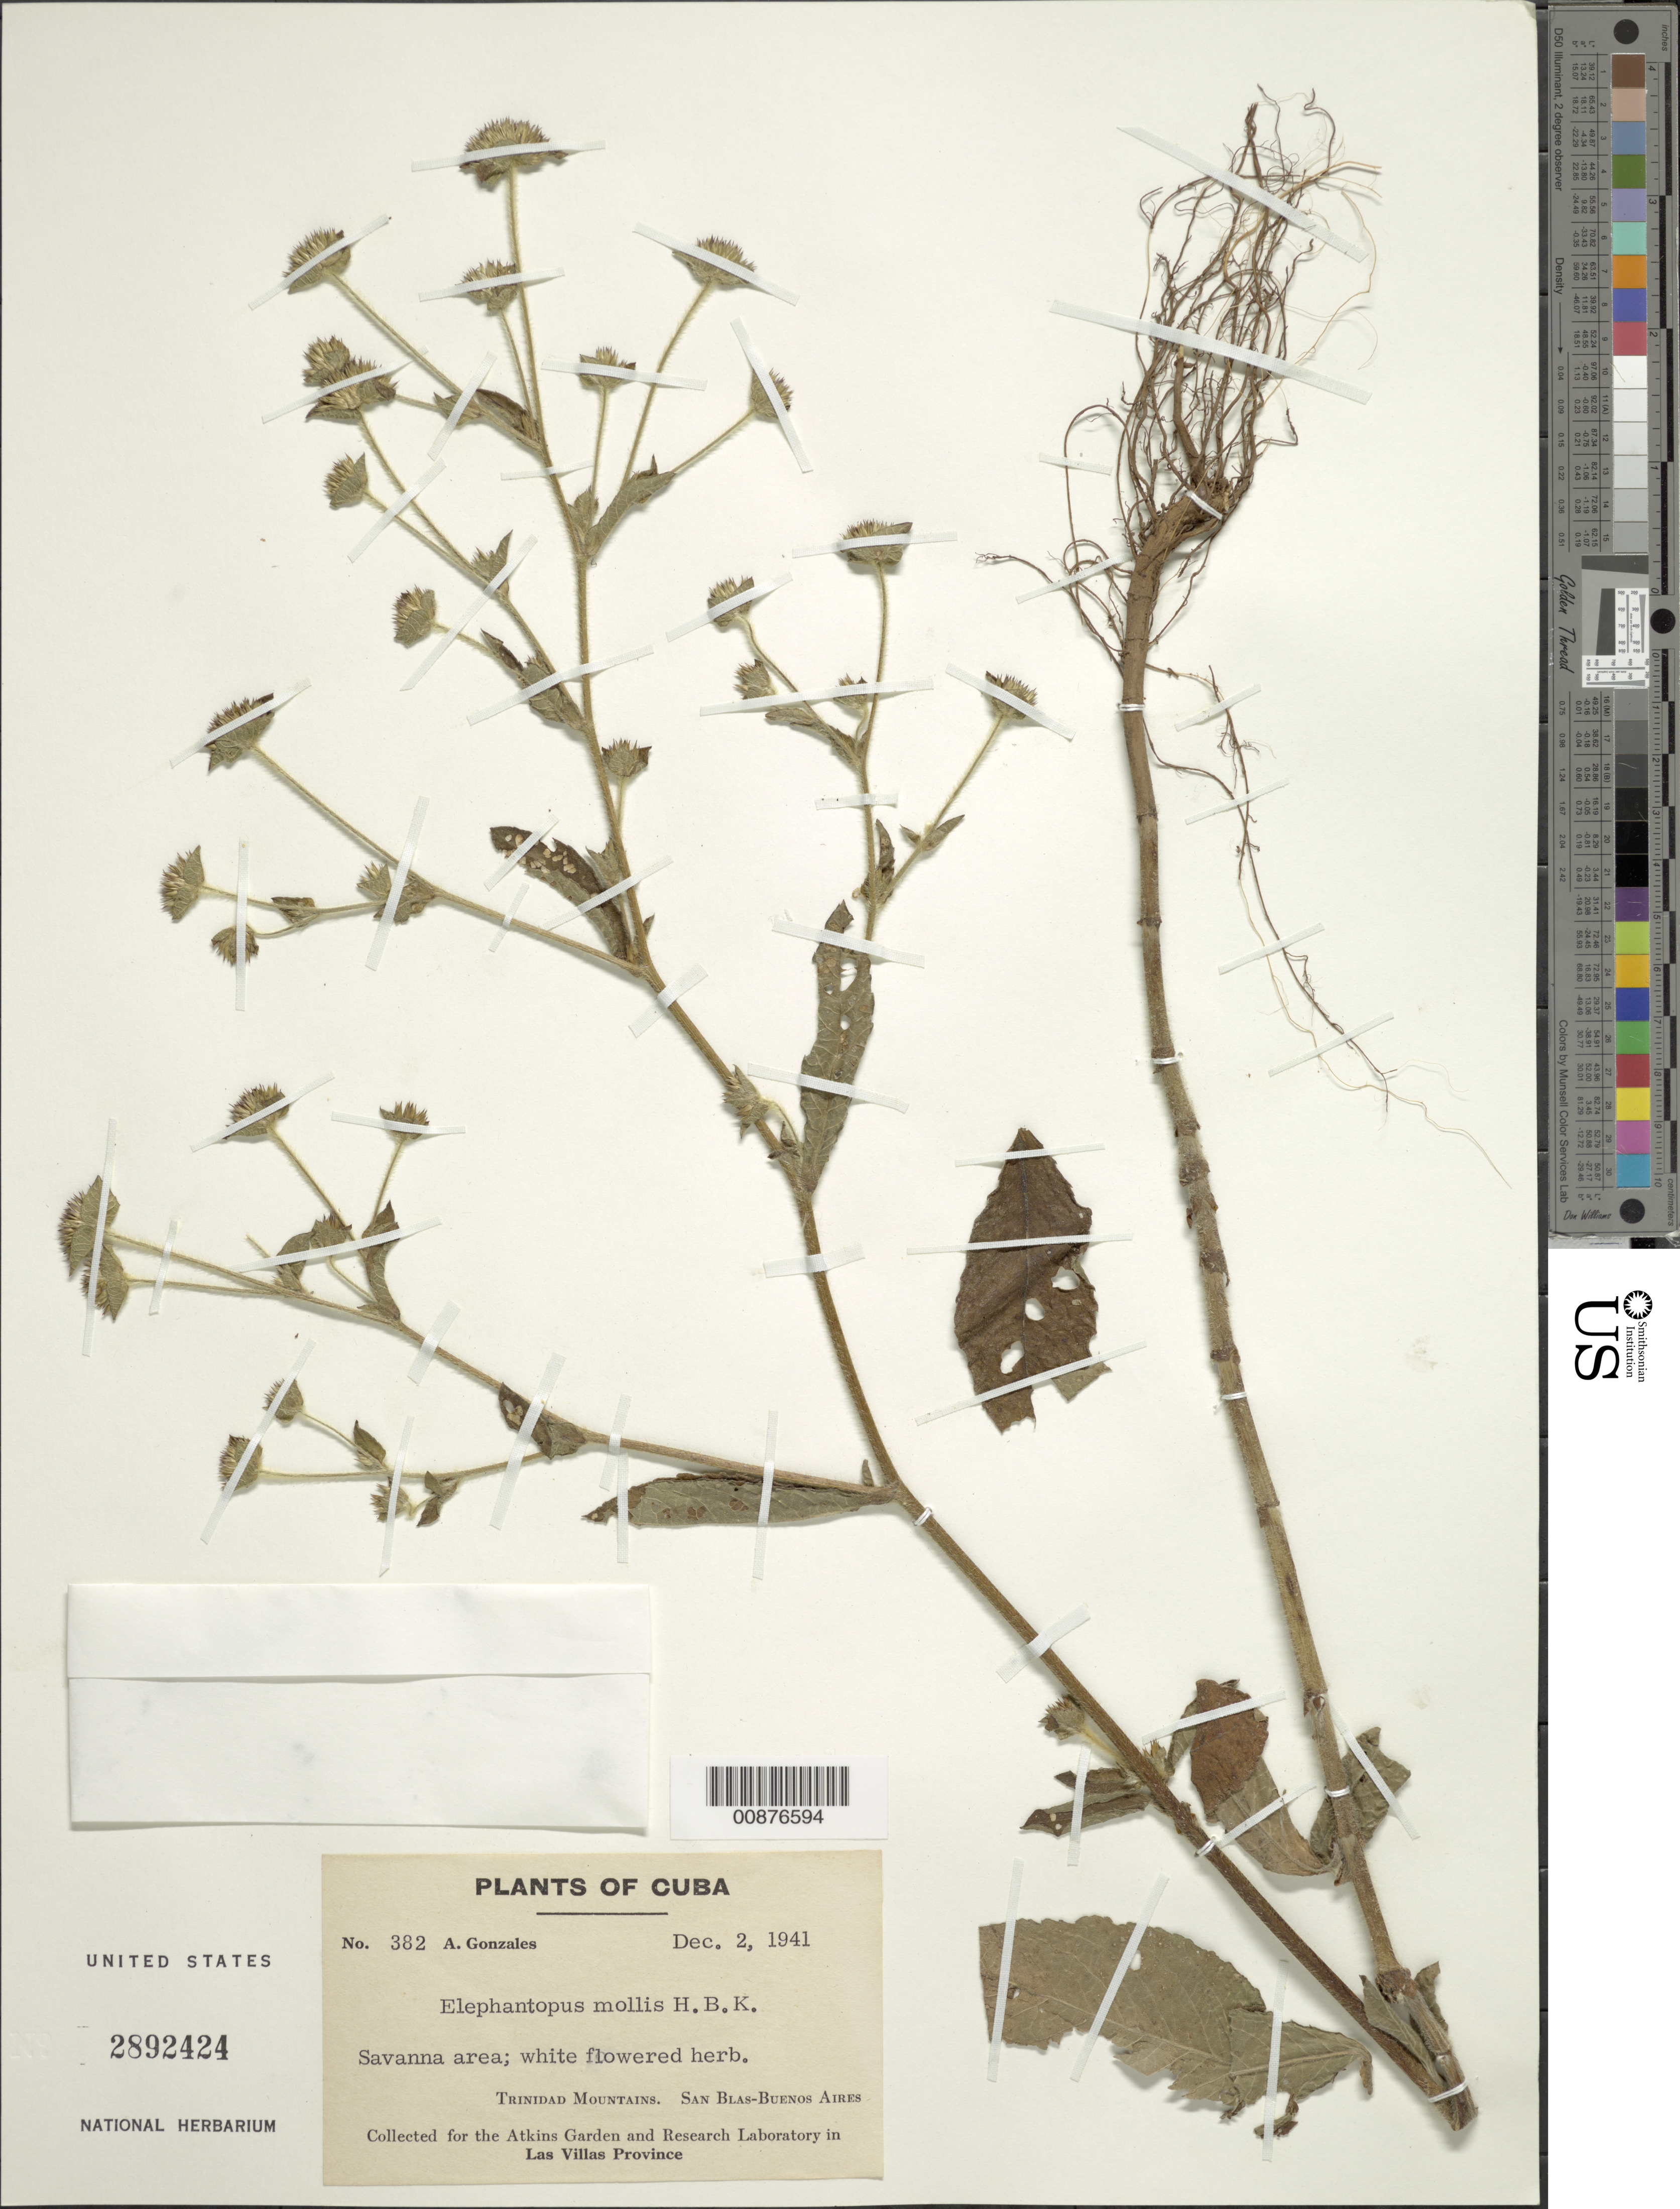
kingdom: Plantae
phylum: Tracheophyta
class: Magnoliopsida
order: Asterales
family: Asteraceae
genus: Elephantopus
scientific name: Elephantopus mollis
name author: Kunth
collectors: A. Gonzáles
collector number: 382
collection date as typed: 02 Dec 1941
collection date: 1941-12-02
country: Cuba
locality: Trinidad mountains. San Blas-Buenos Aires.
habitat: Savana area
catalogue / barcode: US 2892424